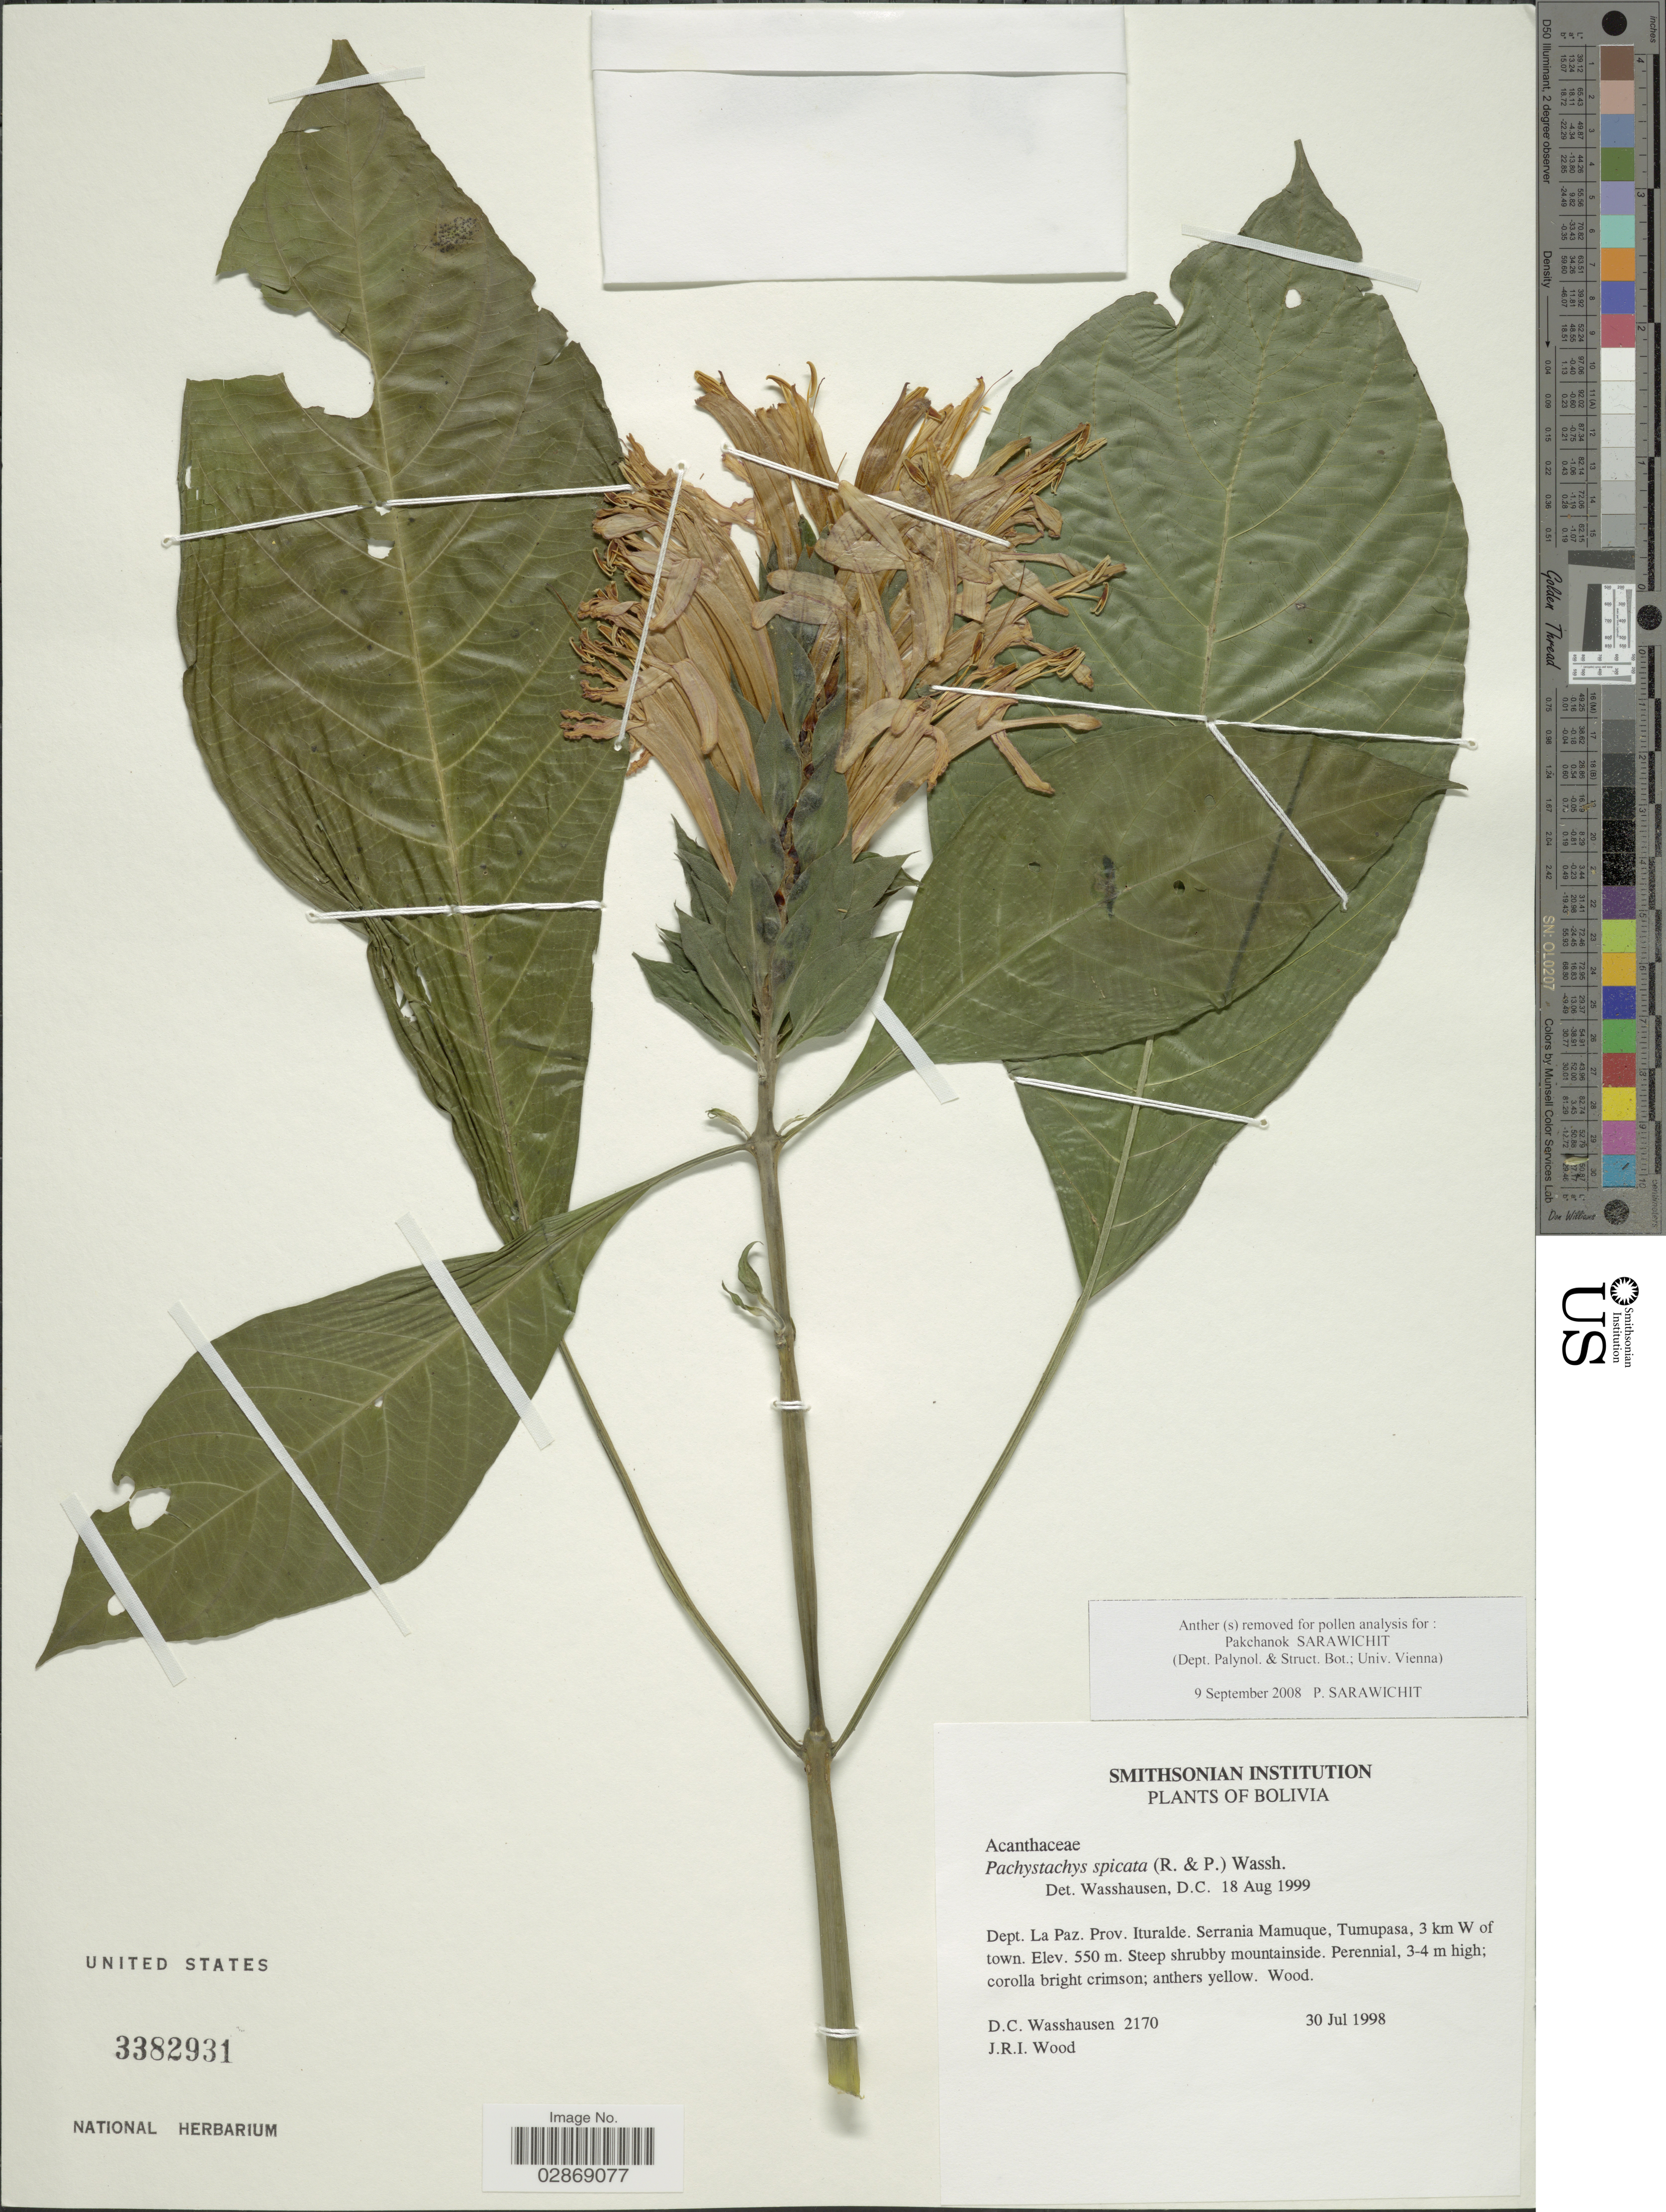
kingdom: Plantae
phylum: Tracheophyta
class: Magnoliopsida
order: Lamiales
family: Acanthaceae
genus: Pachystachys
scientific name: Pachystachys spicata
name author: (Ruiz & Pav.) Wassh.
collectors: D. C. Wasshausen & J. R. I. Wood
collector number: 2170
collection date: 1998-07-30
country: Bolivia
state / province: La Paz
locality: Dept. La Paz. Prov. Ituralde. Serrania Mamuque, Tumupasa, 3 km W of town.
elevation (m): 550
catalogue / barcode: US 3382931